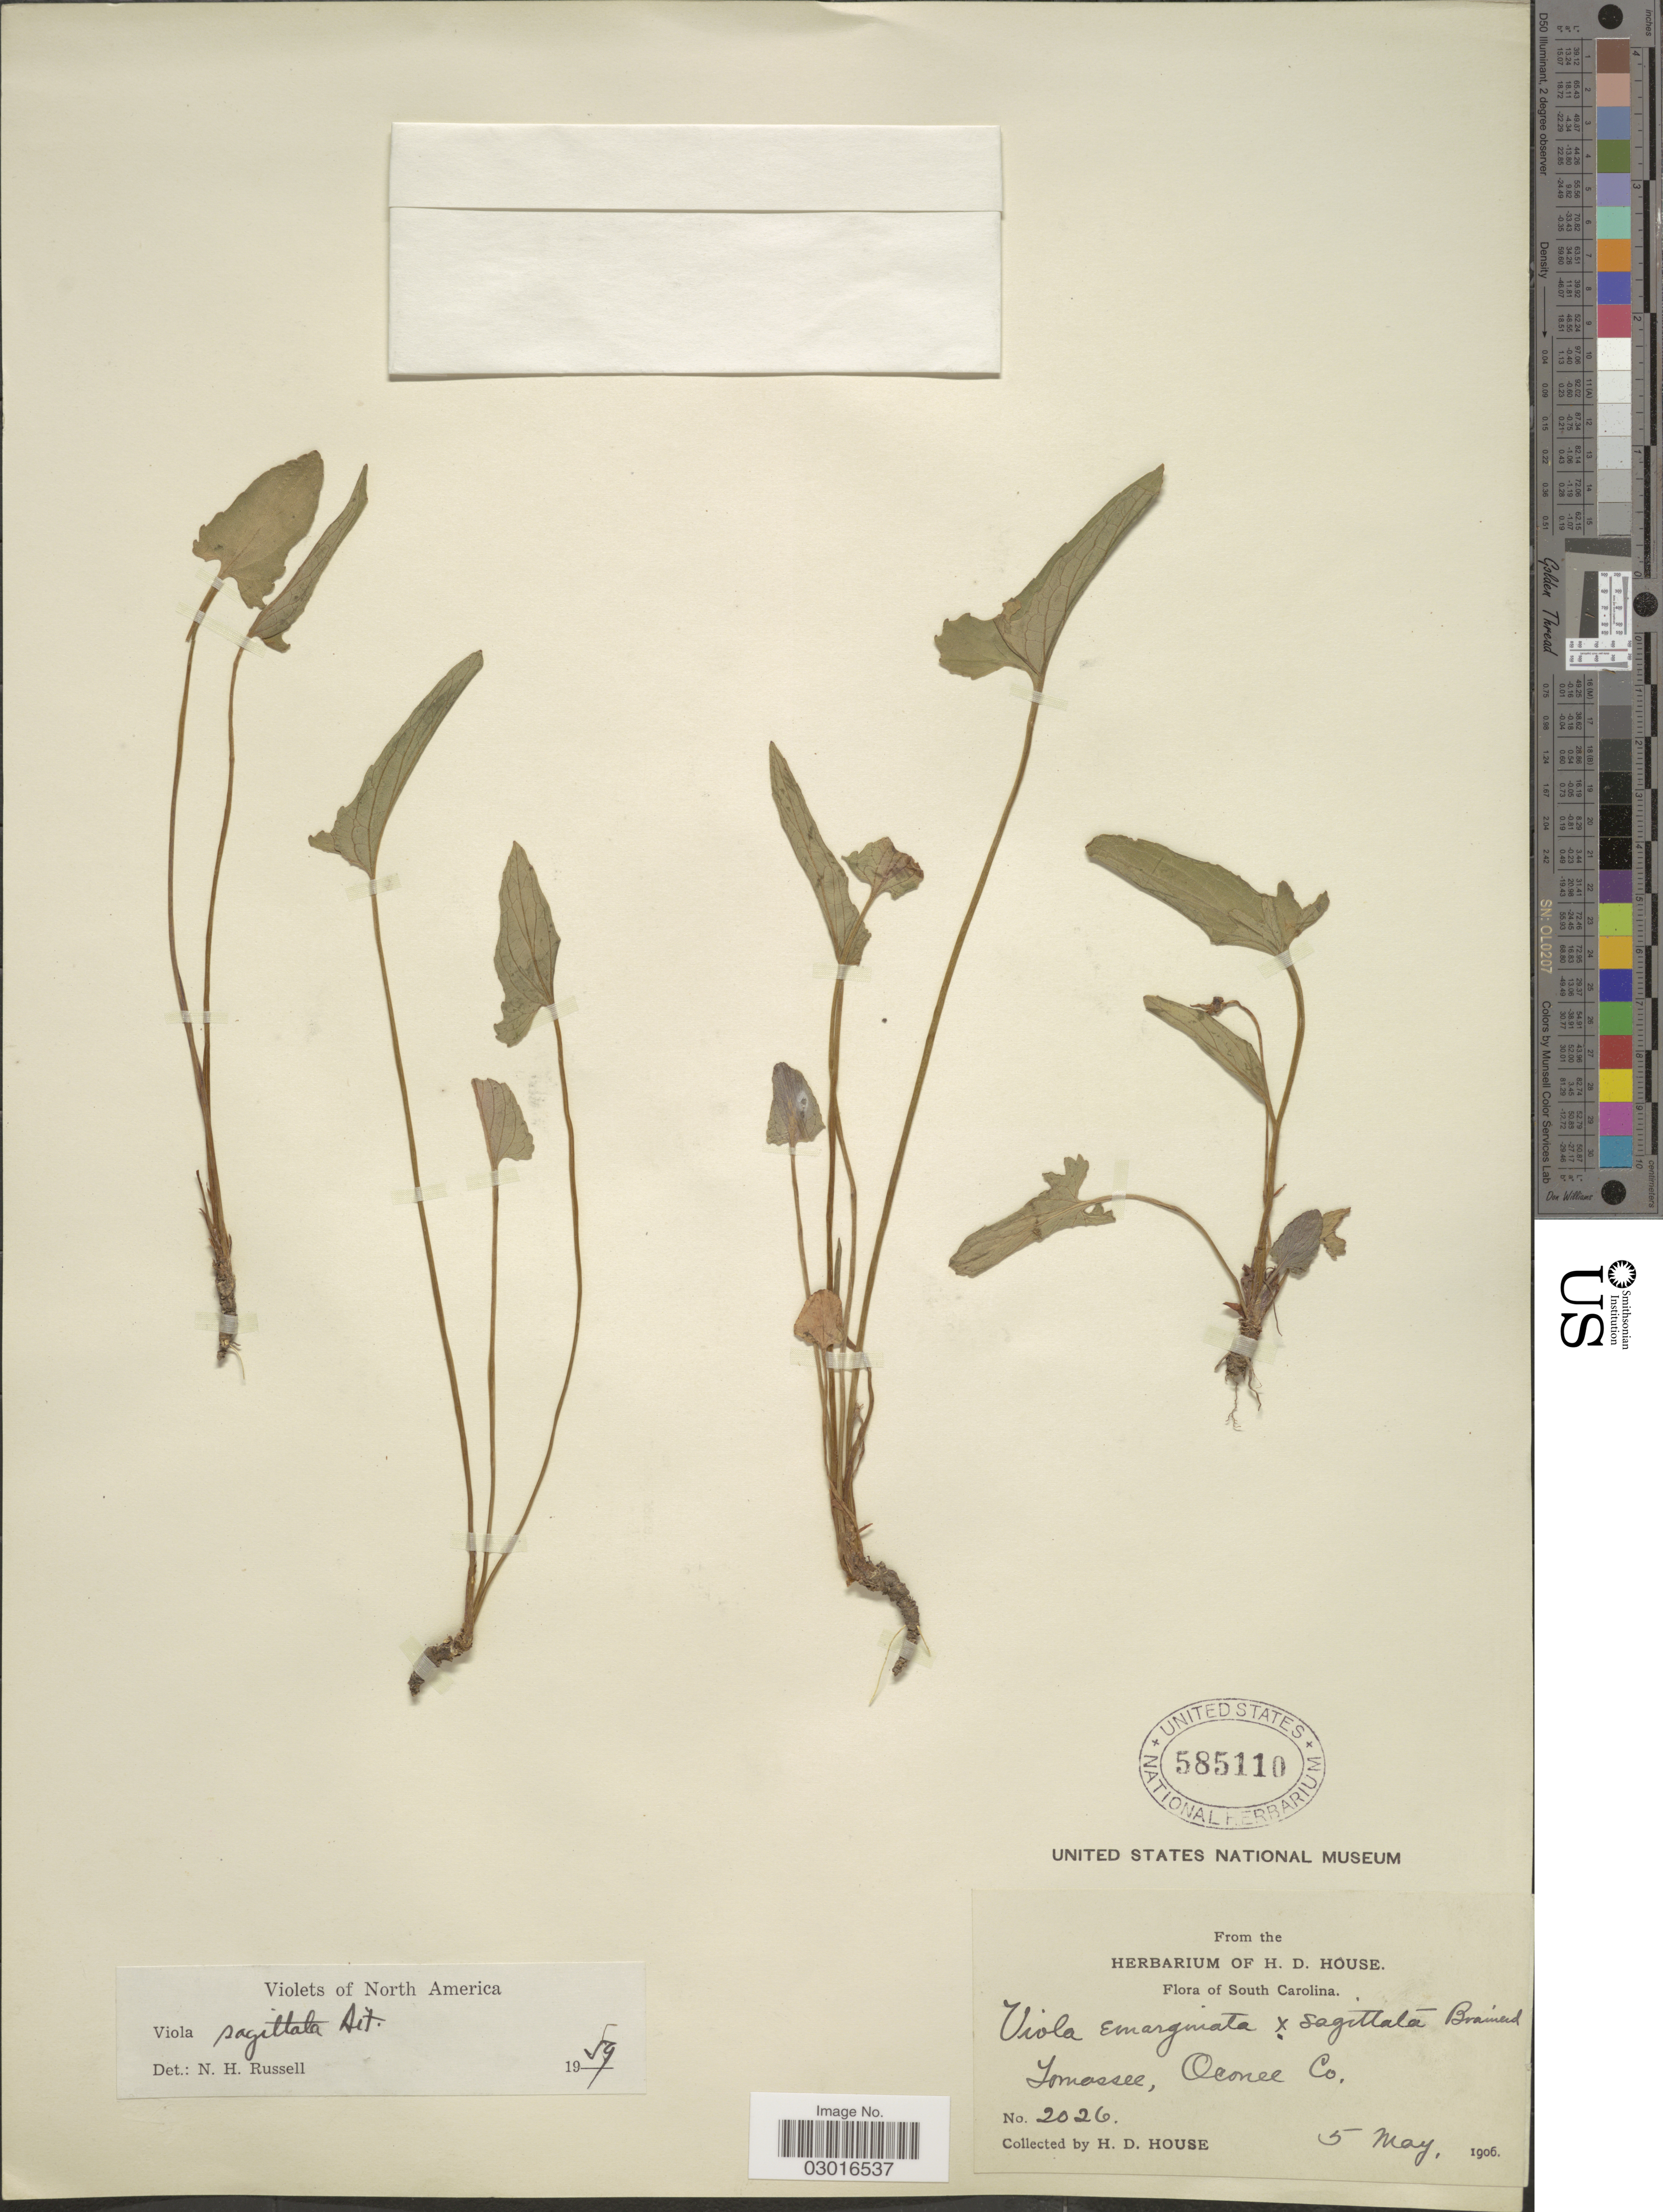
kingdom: Plantae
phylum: Tracheophyta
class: Magnoliopsida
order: Malpighiales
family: Violaceae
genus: Viola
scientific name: Viola sagittata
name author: Aiton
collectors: H. D. House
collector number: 2026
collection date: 1906-05-05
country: United States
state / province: South Carolina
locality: Tomassee, Oconee Co.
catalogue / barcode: US 585110